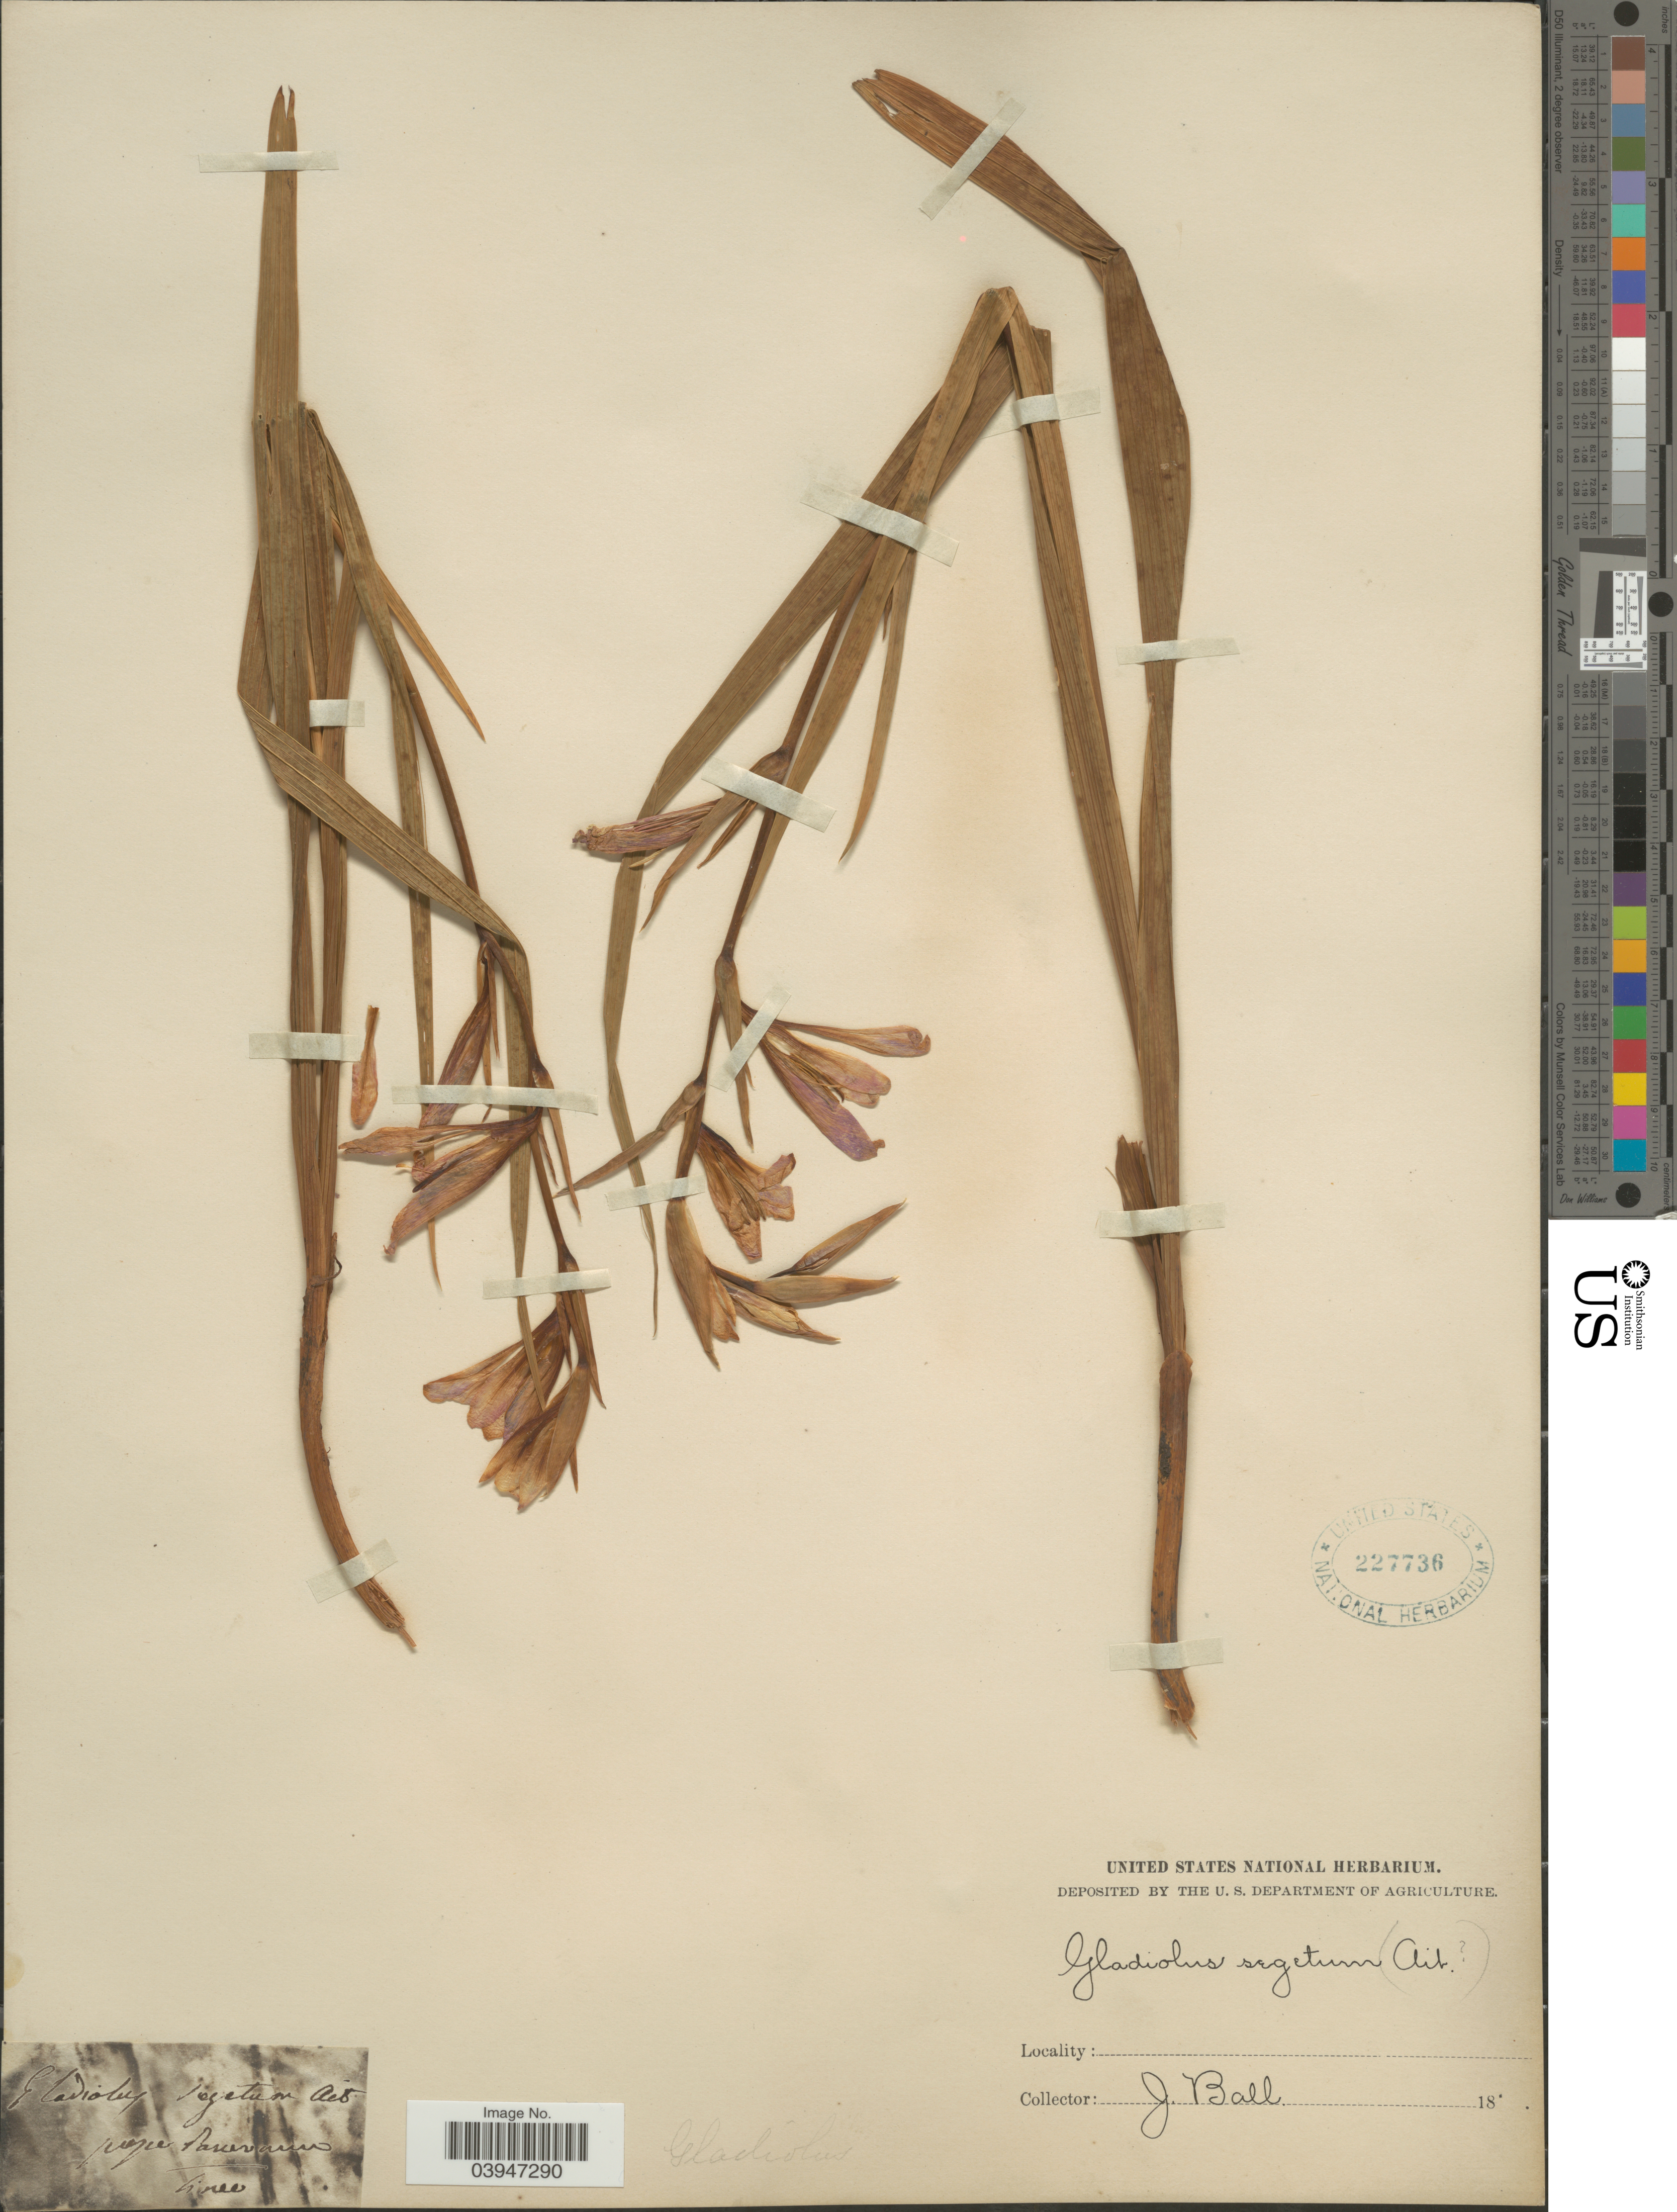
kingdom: Plantae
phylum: Tracheophyta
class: Liliopsida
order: Asparagales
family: Iridaceae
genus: Gladiolus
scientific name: Gladiolus segetum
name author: Ker Gawl.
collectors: J. Ball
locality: Prope Rarivano. [interpreted] Tinee.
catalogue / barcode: US 227736